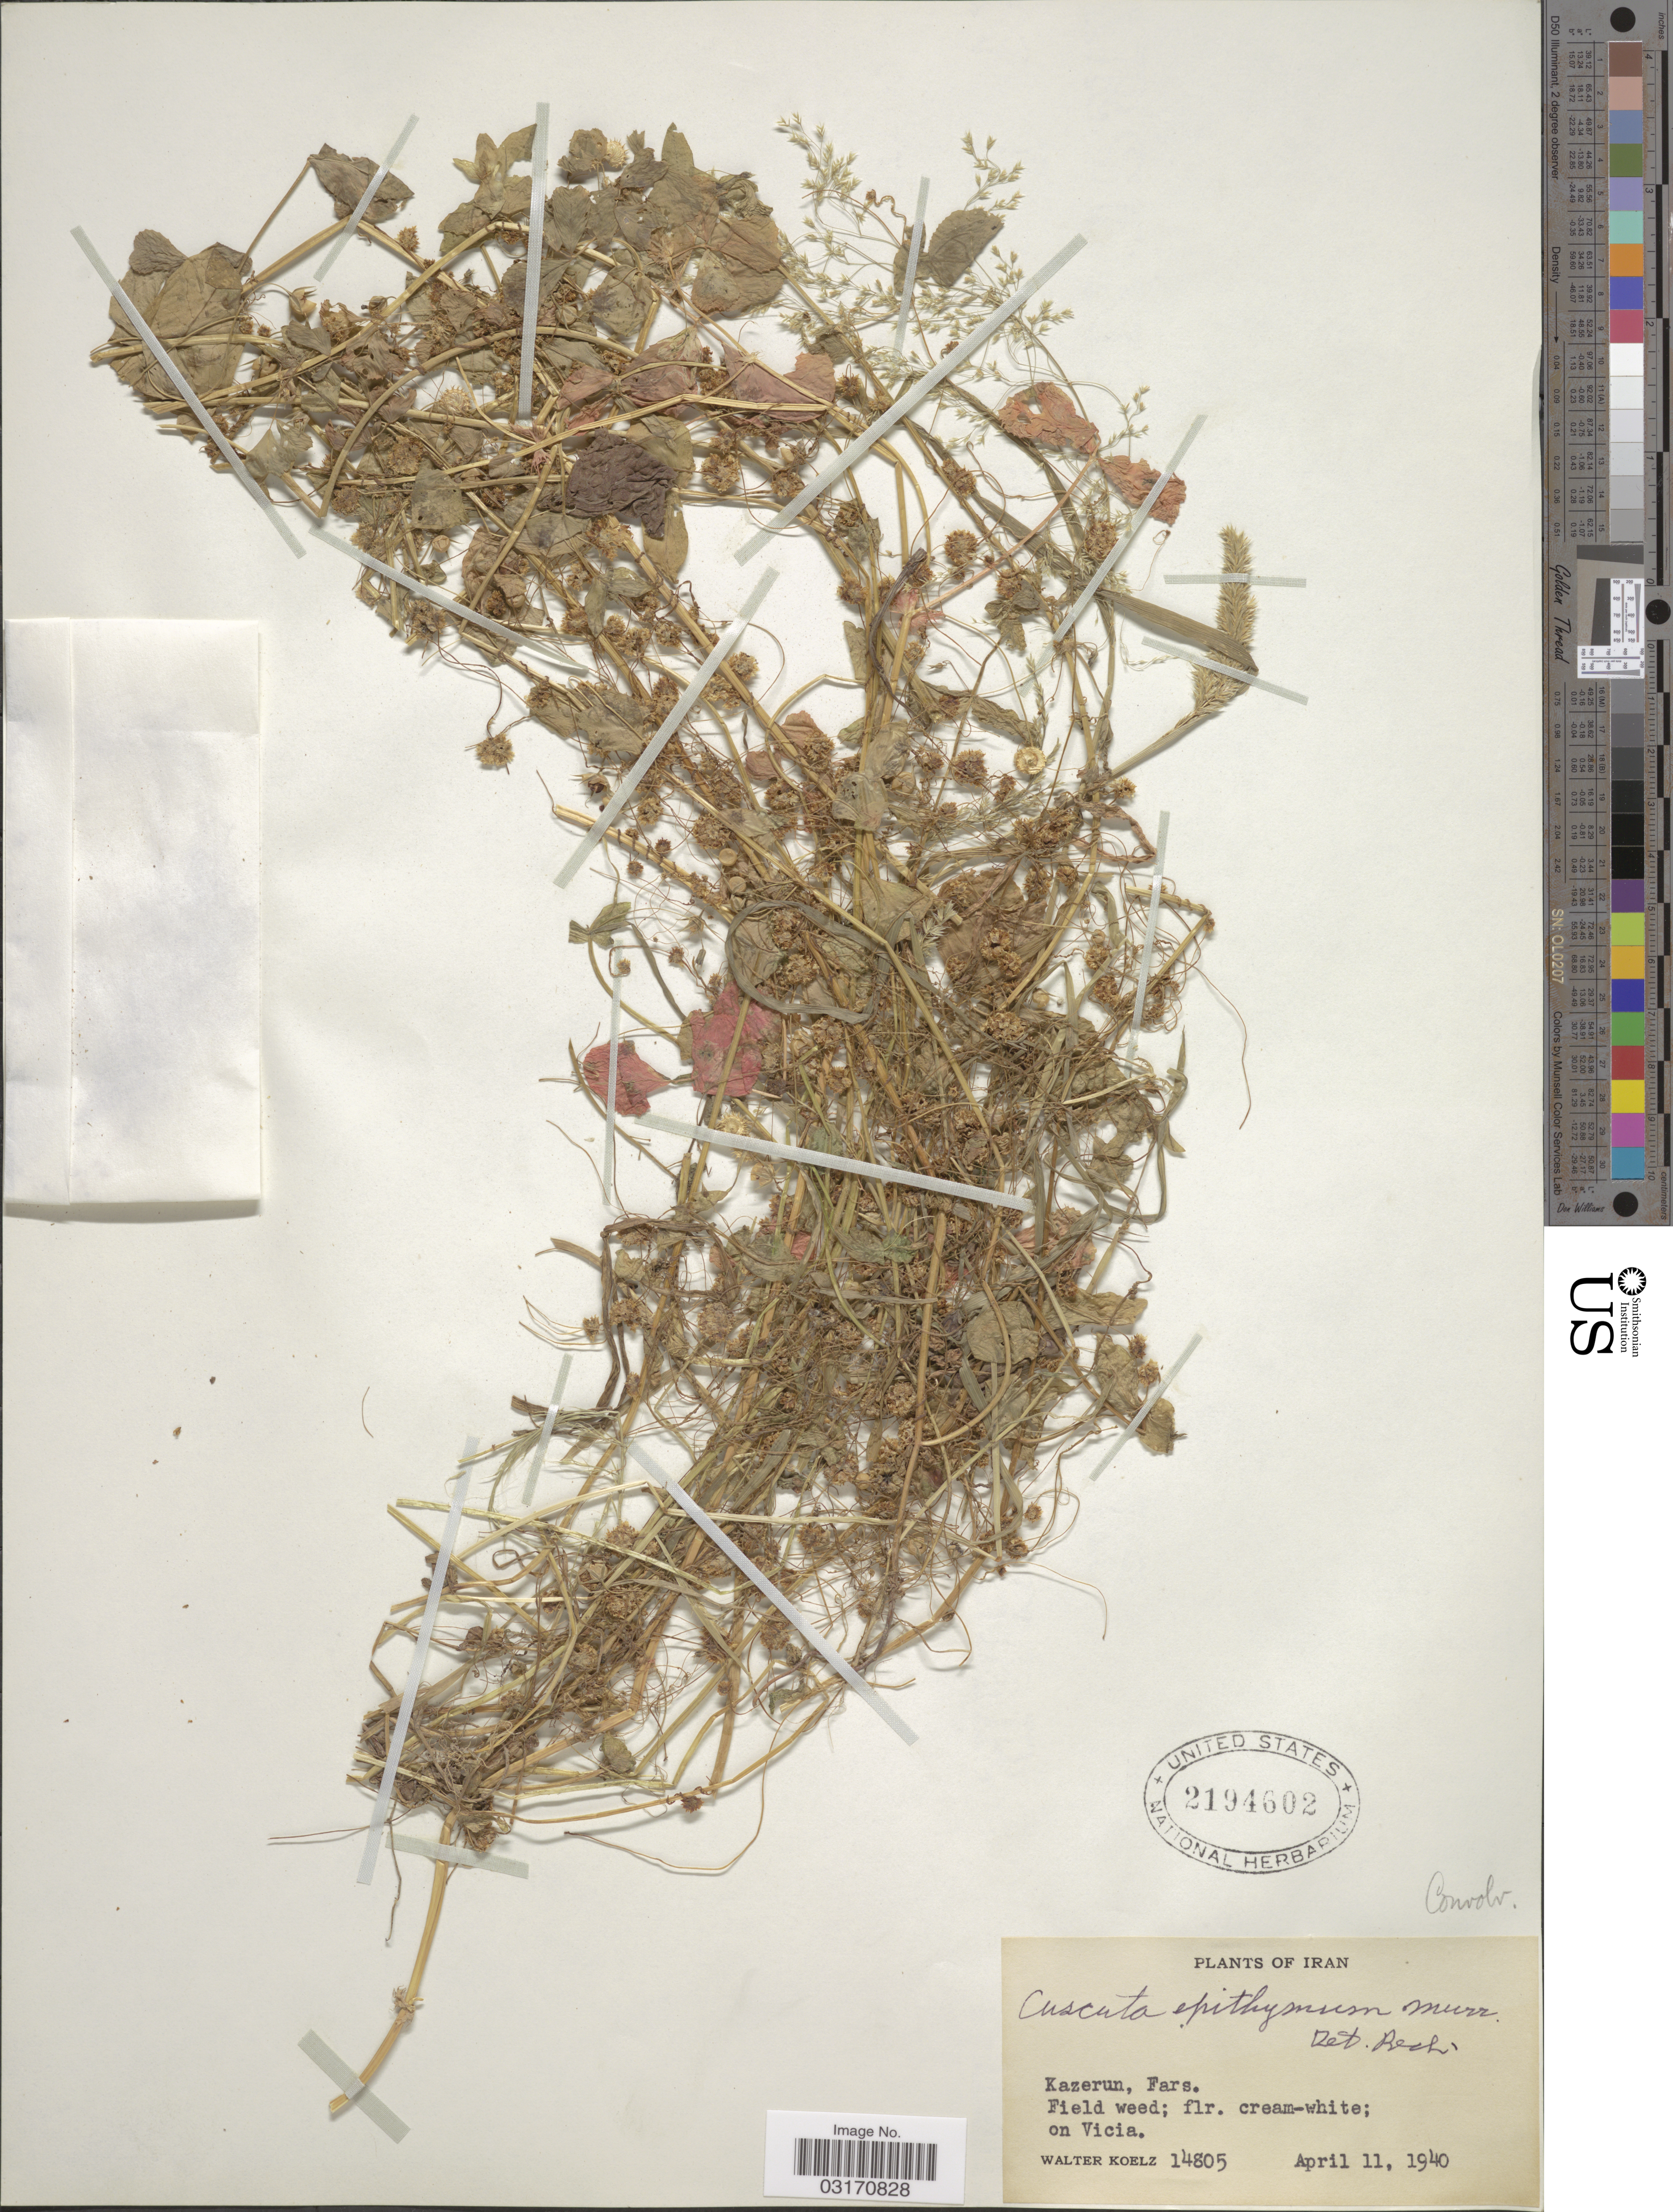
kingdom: Plantae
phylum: Tracheophyta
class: Magnoliopsida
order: Solanales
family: Convolvulaceae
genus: Cuscuta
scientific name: Cuscuta epithymum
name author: Murray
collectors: W. N. Koelz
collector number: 14805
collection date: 1940-04-11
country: Iran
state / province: Fars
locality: Kazerun.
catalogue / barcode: US 2194602